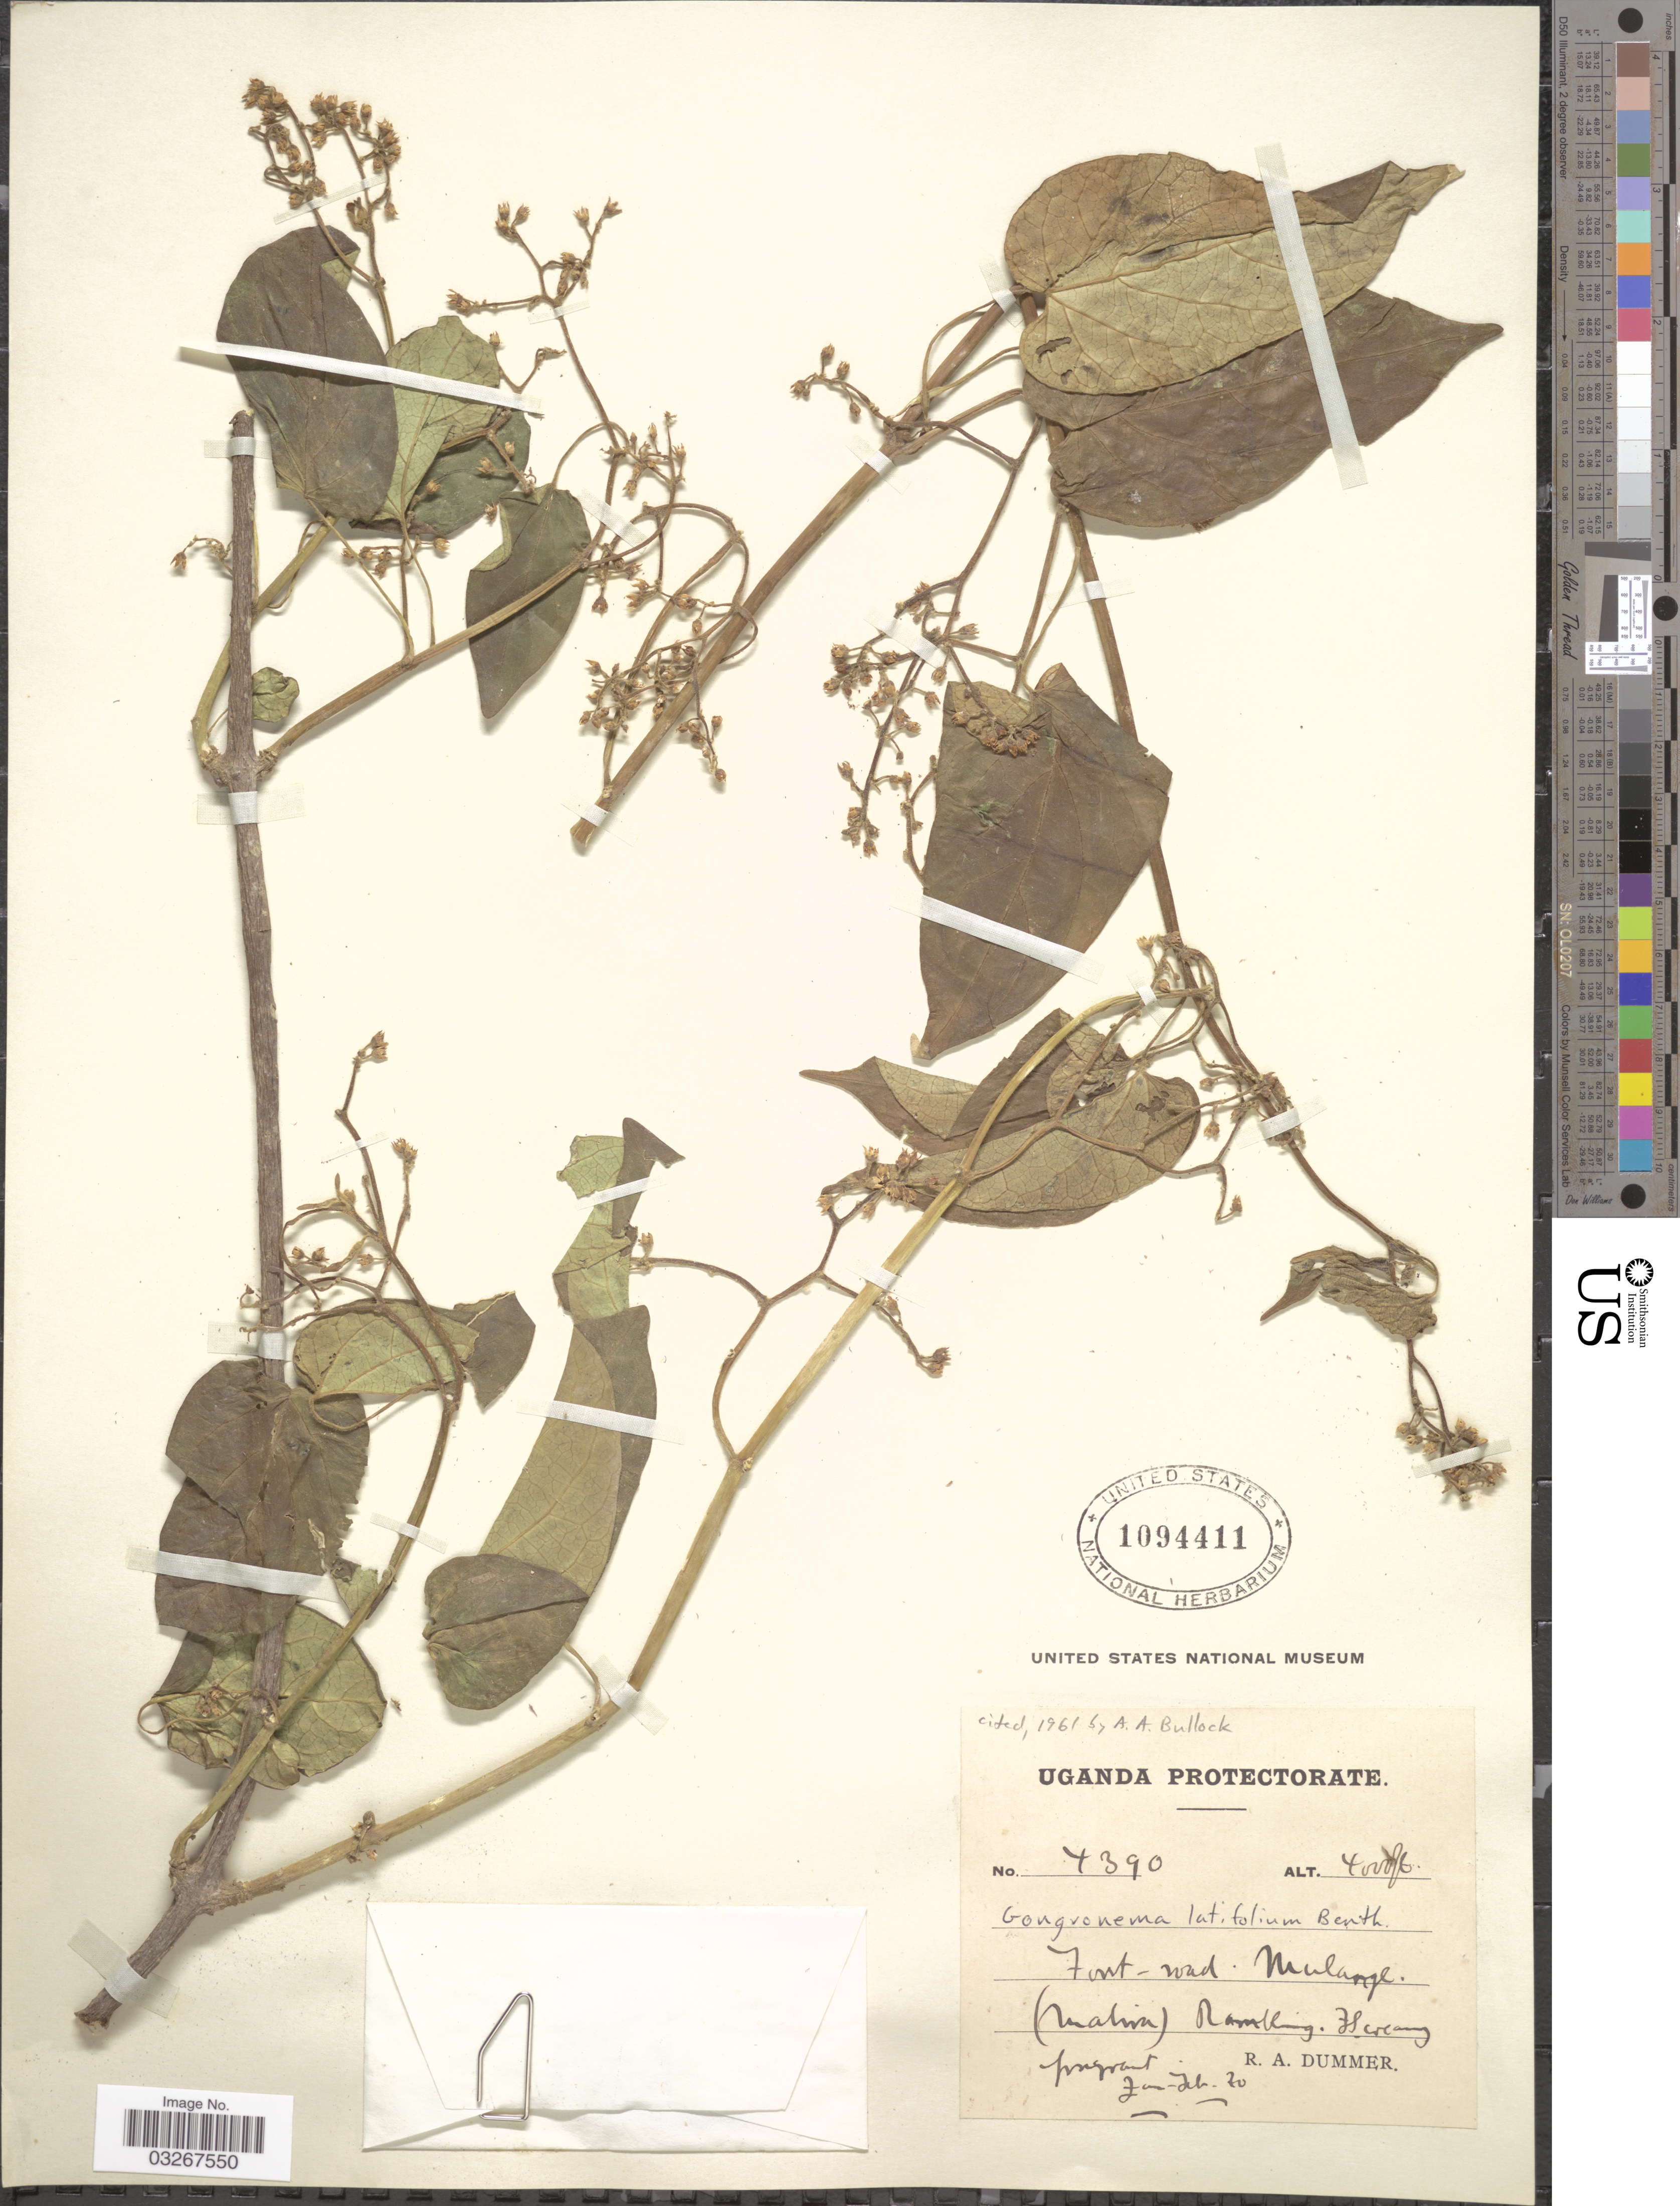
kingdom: Plantae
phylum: Tracheophyta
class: Magnoliopsida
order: Gentianales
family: Apocynaceae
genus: Gongronema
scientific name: Gongronema latifolium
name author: Benth.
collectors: R. Dümmer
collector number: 4390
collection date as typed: Transcribed d/m/y: /1/70 to /2/70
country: Uganda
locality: Mulange (Mabira)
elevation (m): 1219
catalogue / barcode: US 1094411